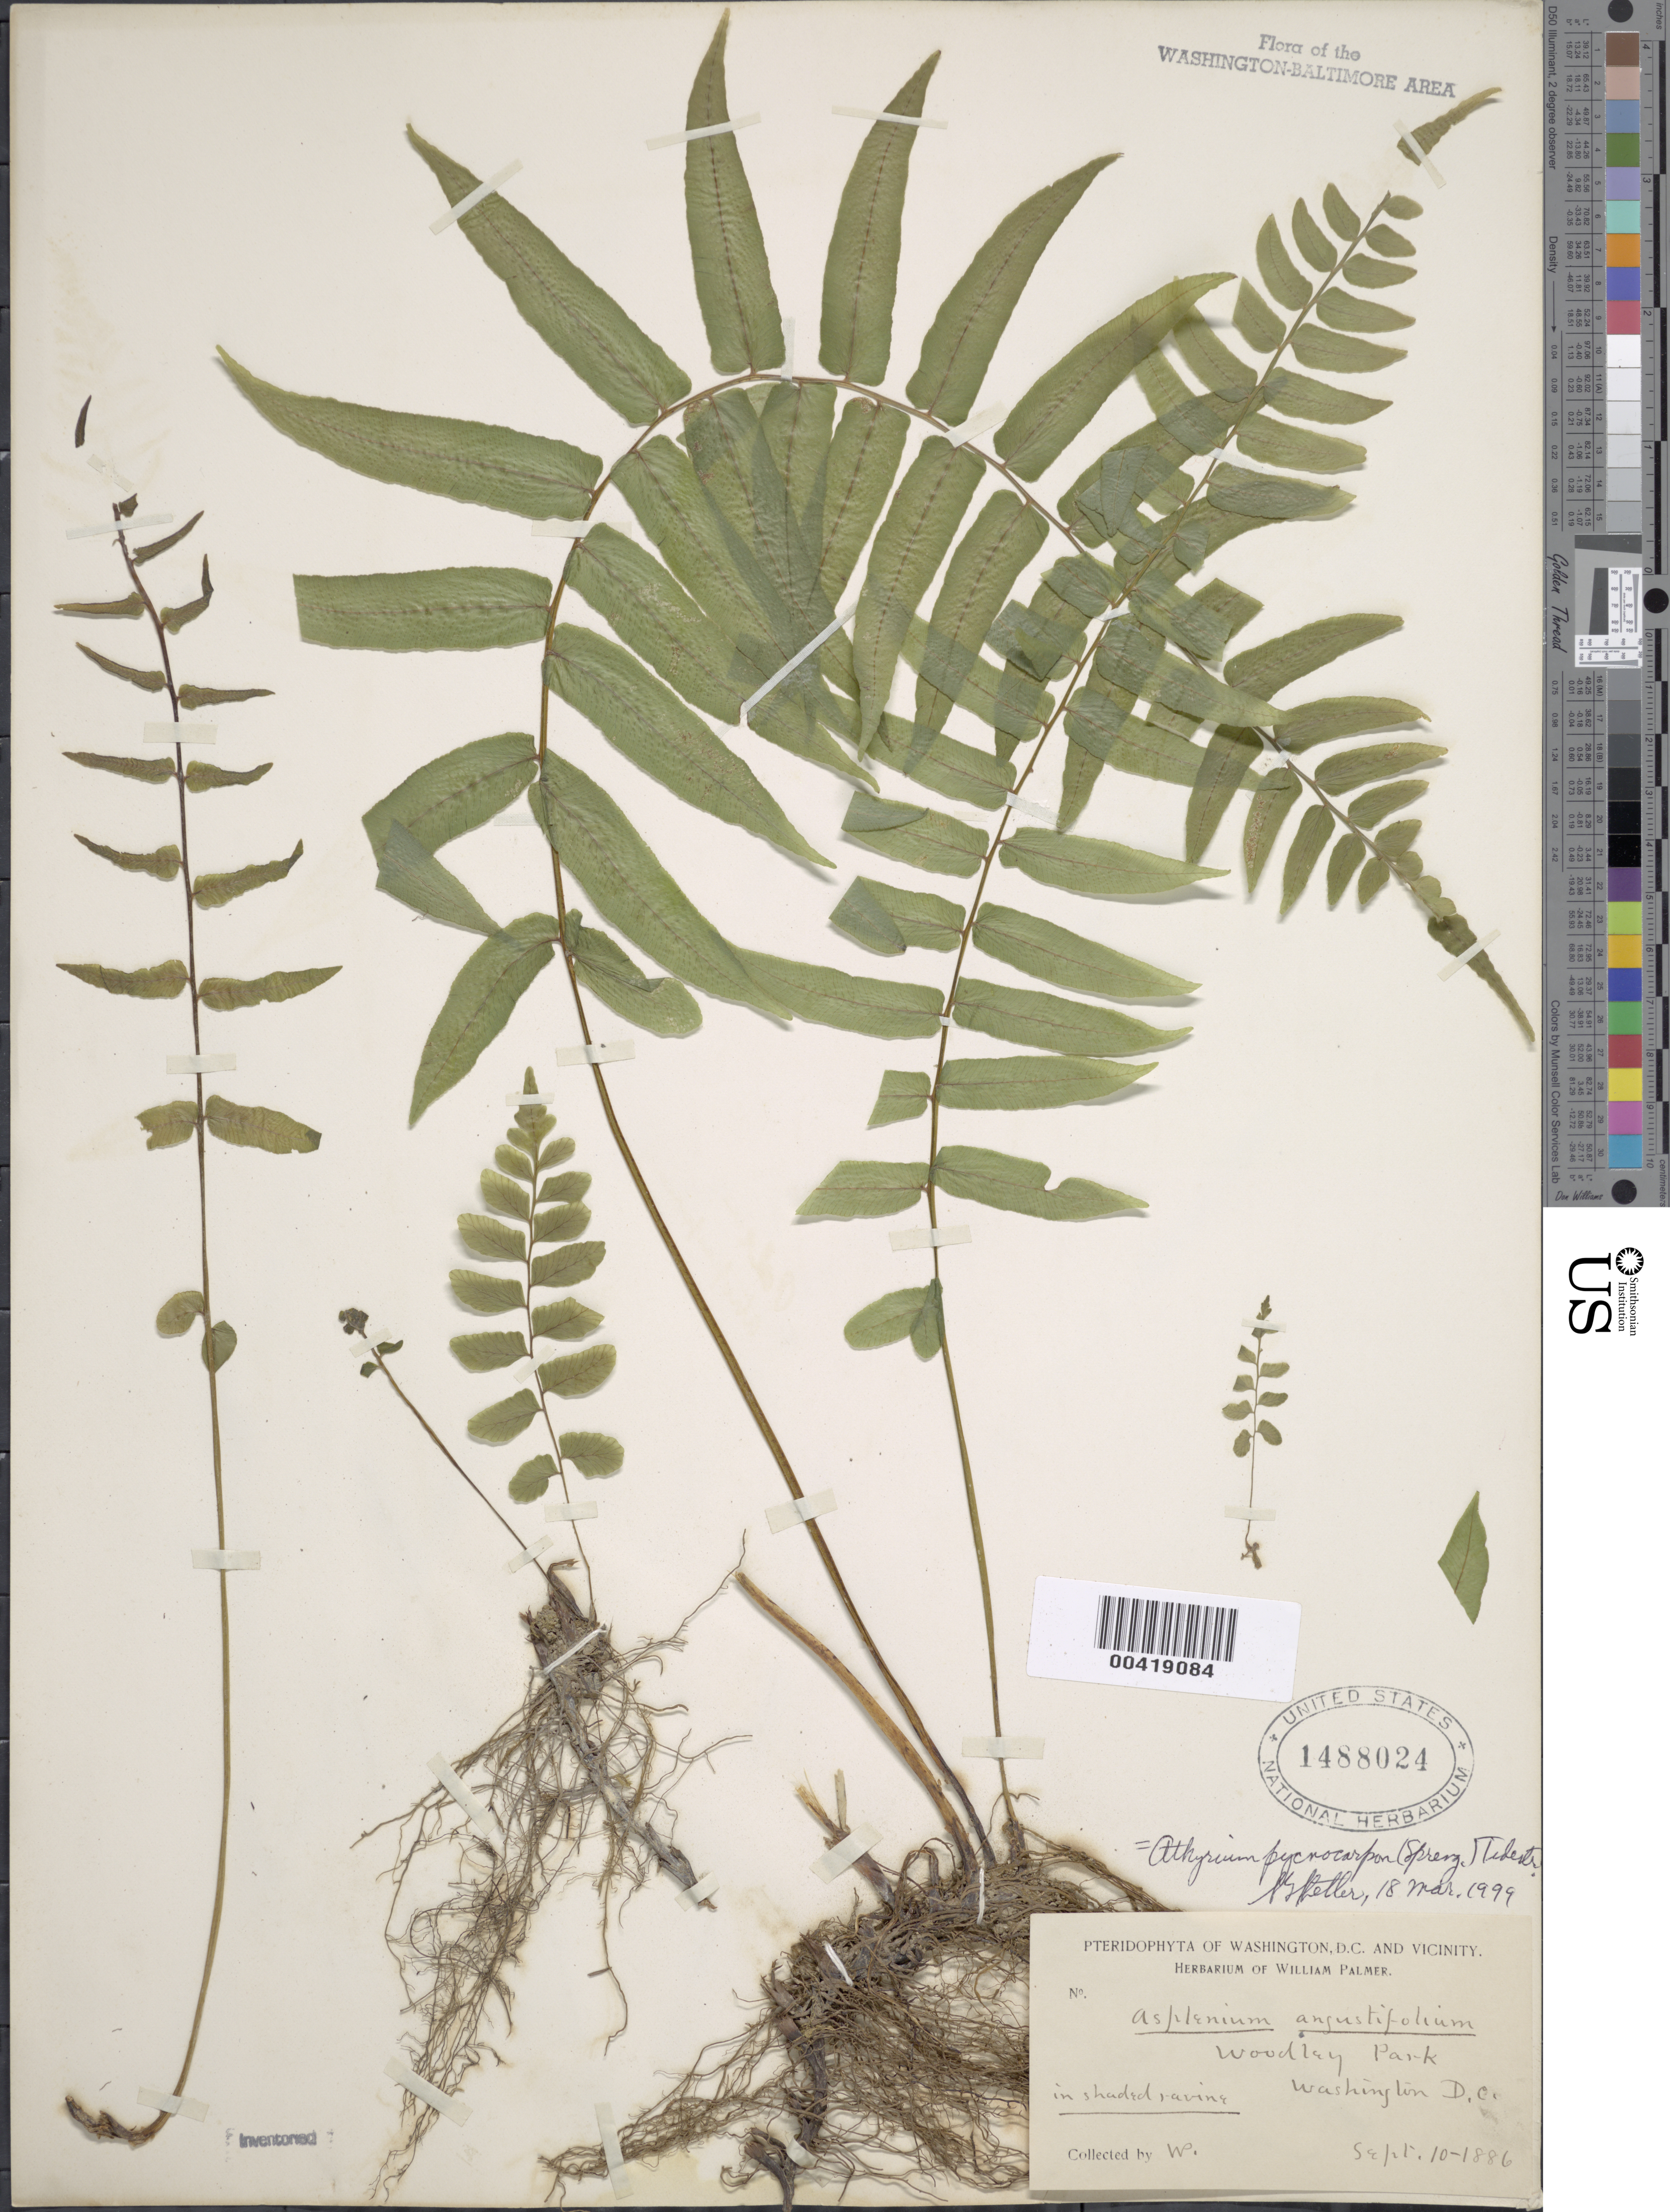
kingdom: Plantae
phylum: Tracheophyta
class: Polypodiopsida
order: Polypodiales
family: Diplaziopsidaceae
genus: Homalosorus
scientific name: Homalosorus pycnocarpos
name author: (Spreng.) Pic. Serm.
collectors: W. Palmer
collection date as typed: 10 Sep 1886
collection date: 1886-09-10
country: United States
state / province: District of Columbia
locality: Woodley Park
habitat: Shaded ravine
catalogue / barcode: US 1488024